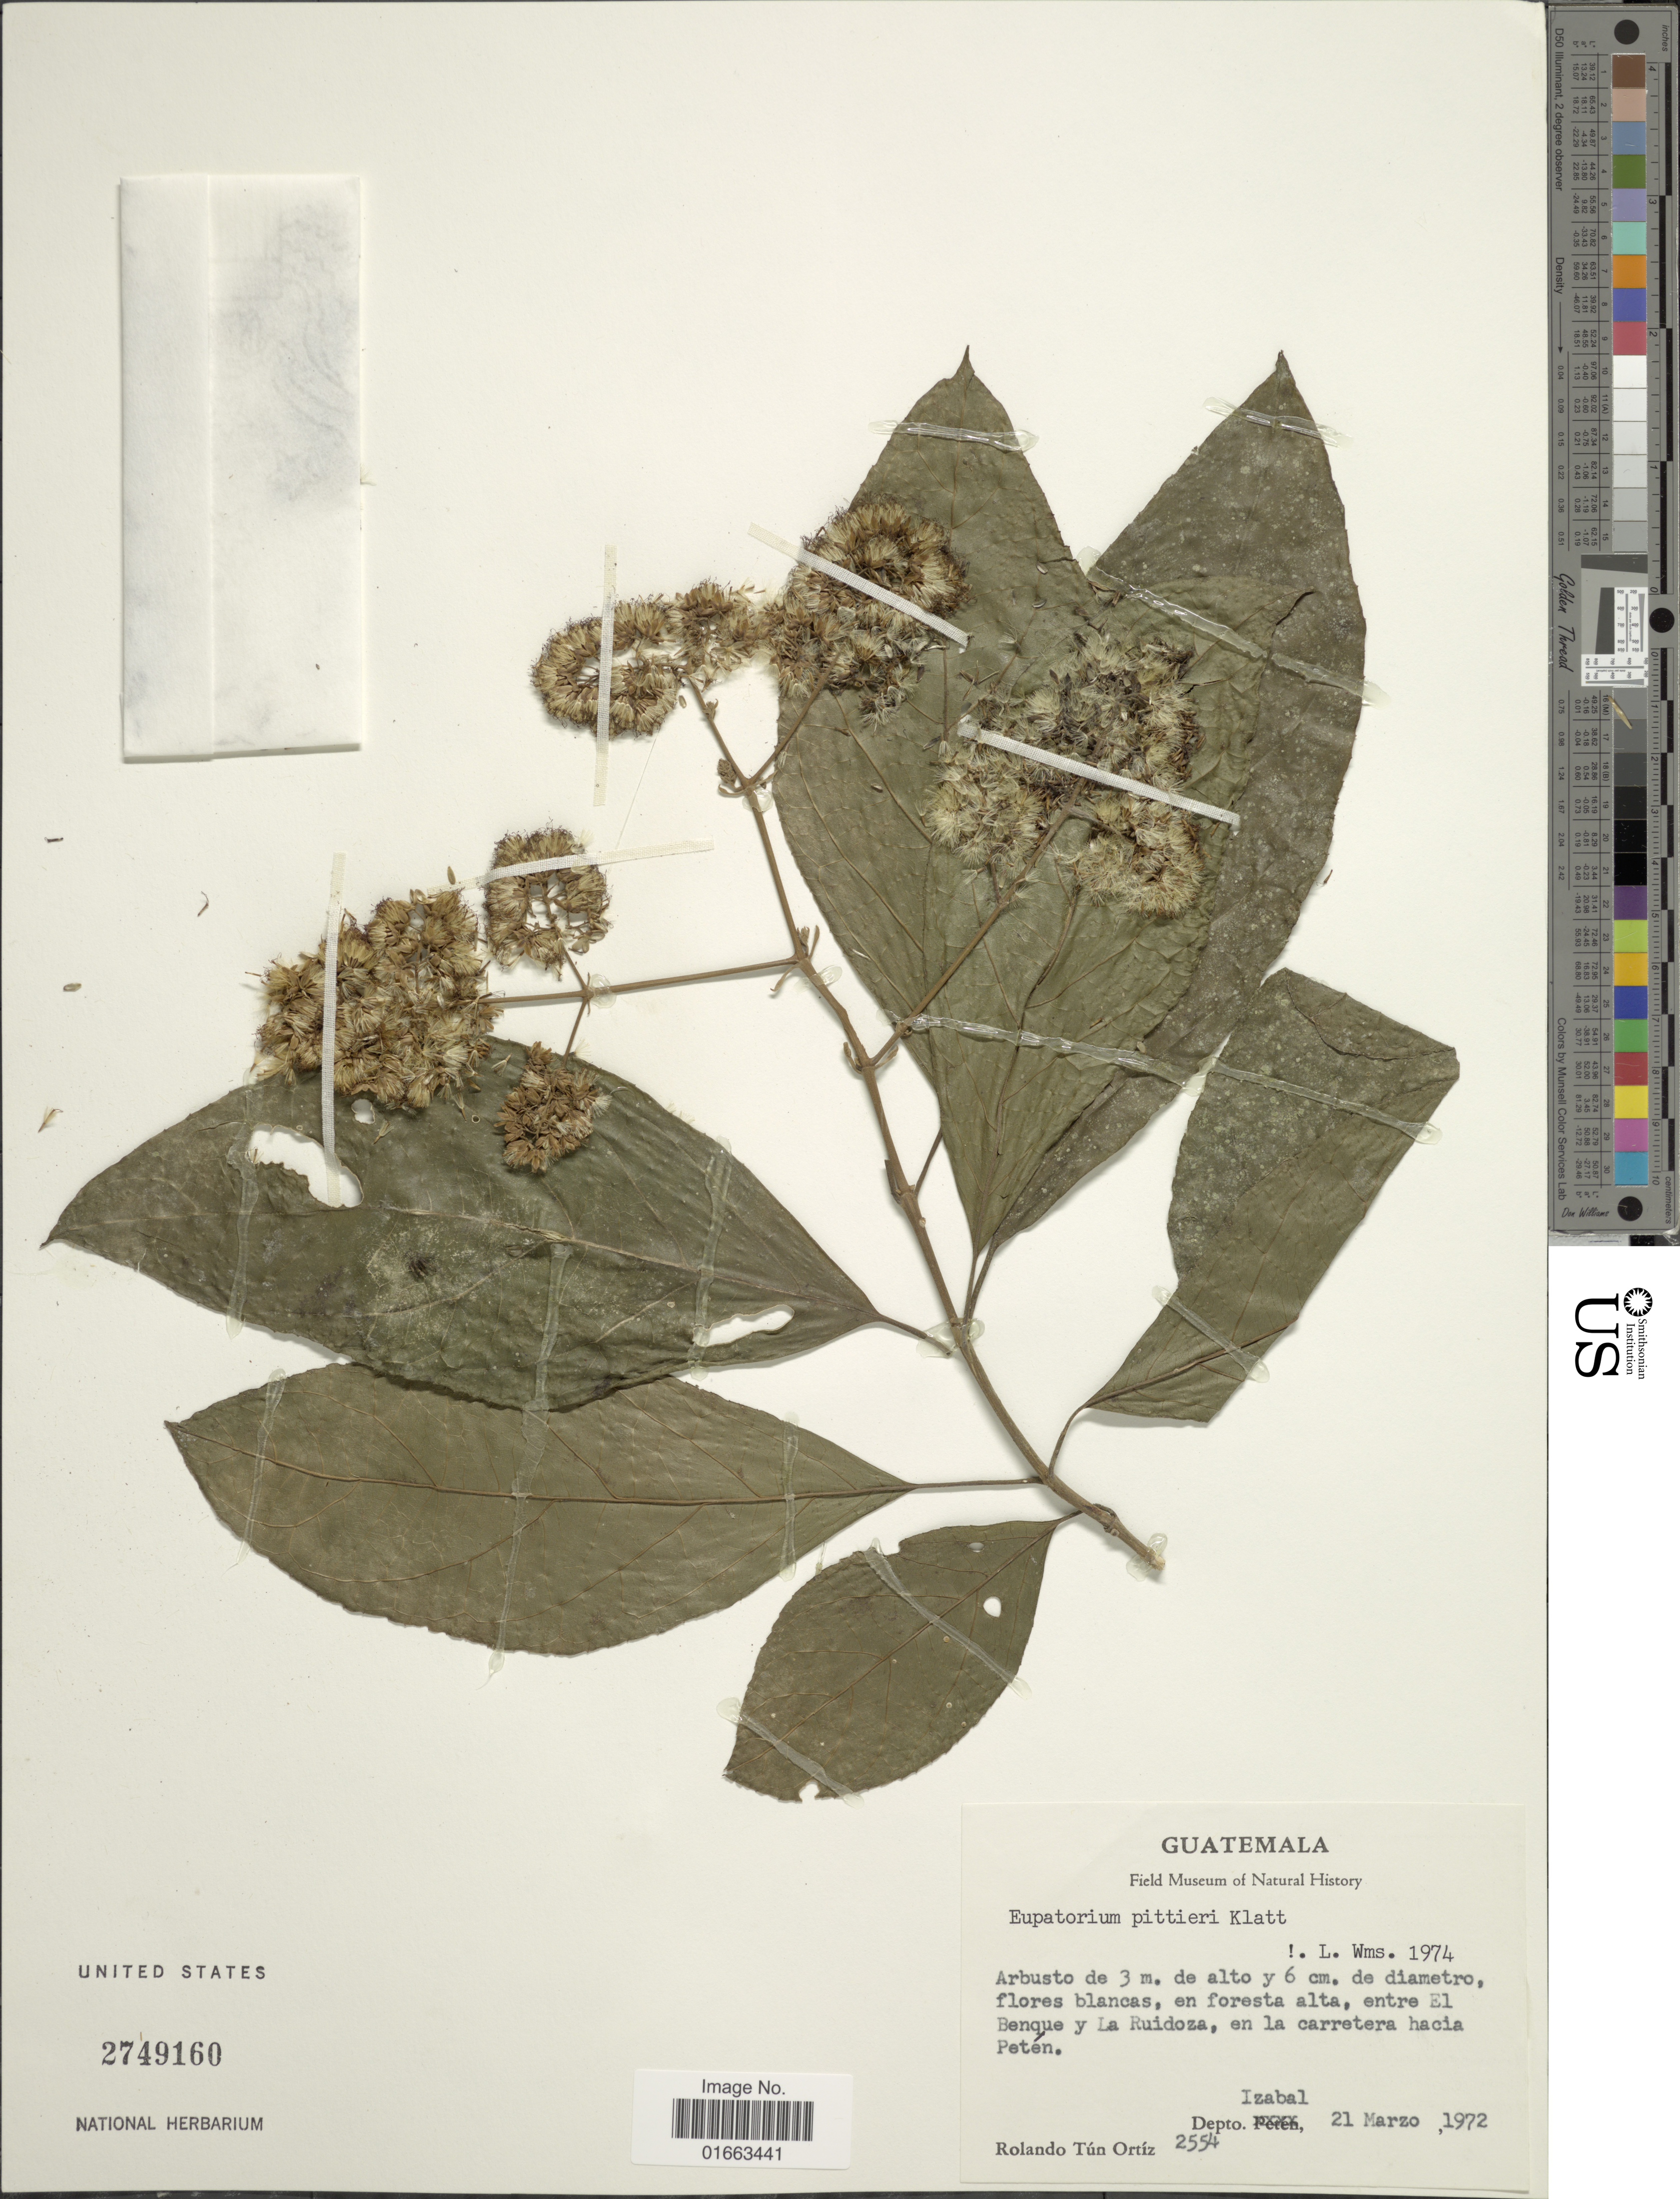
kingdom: Plantae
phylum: Tracheophyta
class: Magnoliopsida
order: Asterales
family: Asteraceae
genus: Koanophyllon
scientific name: Koanophyllon galeottii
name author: (B.L. Rob.) R.M. King & H. Rob.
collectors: R. T. Ortíz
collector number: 2554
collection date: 1972-03-21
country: Guatemala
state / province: Izabal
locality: En foresta alta, entre El Benque y La Ruidoza, en la carretera hacia Petén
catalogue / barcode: US 2749160